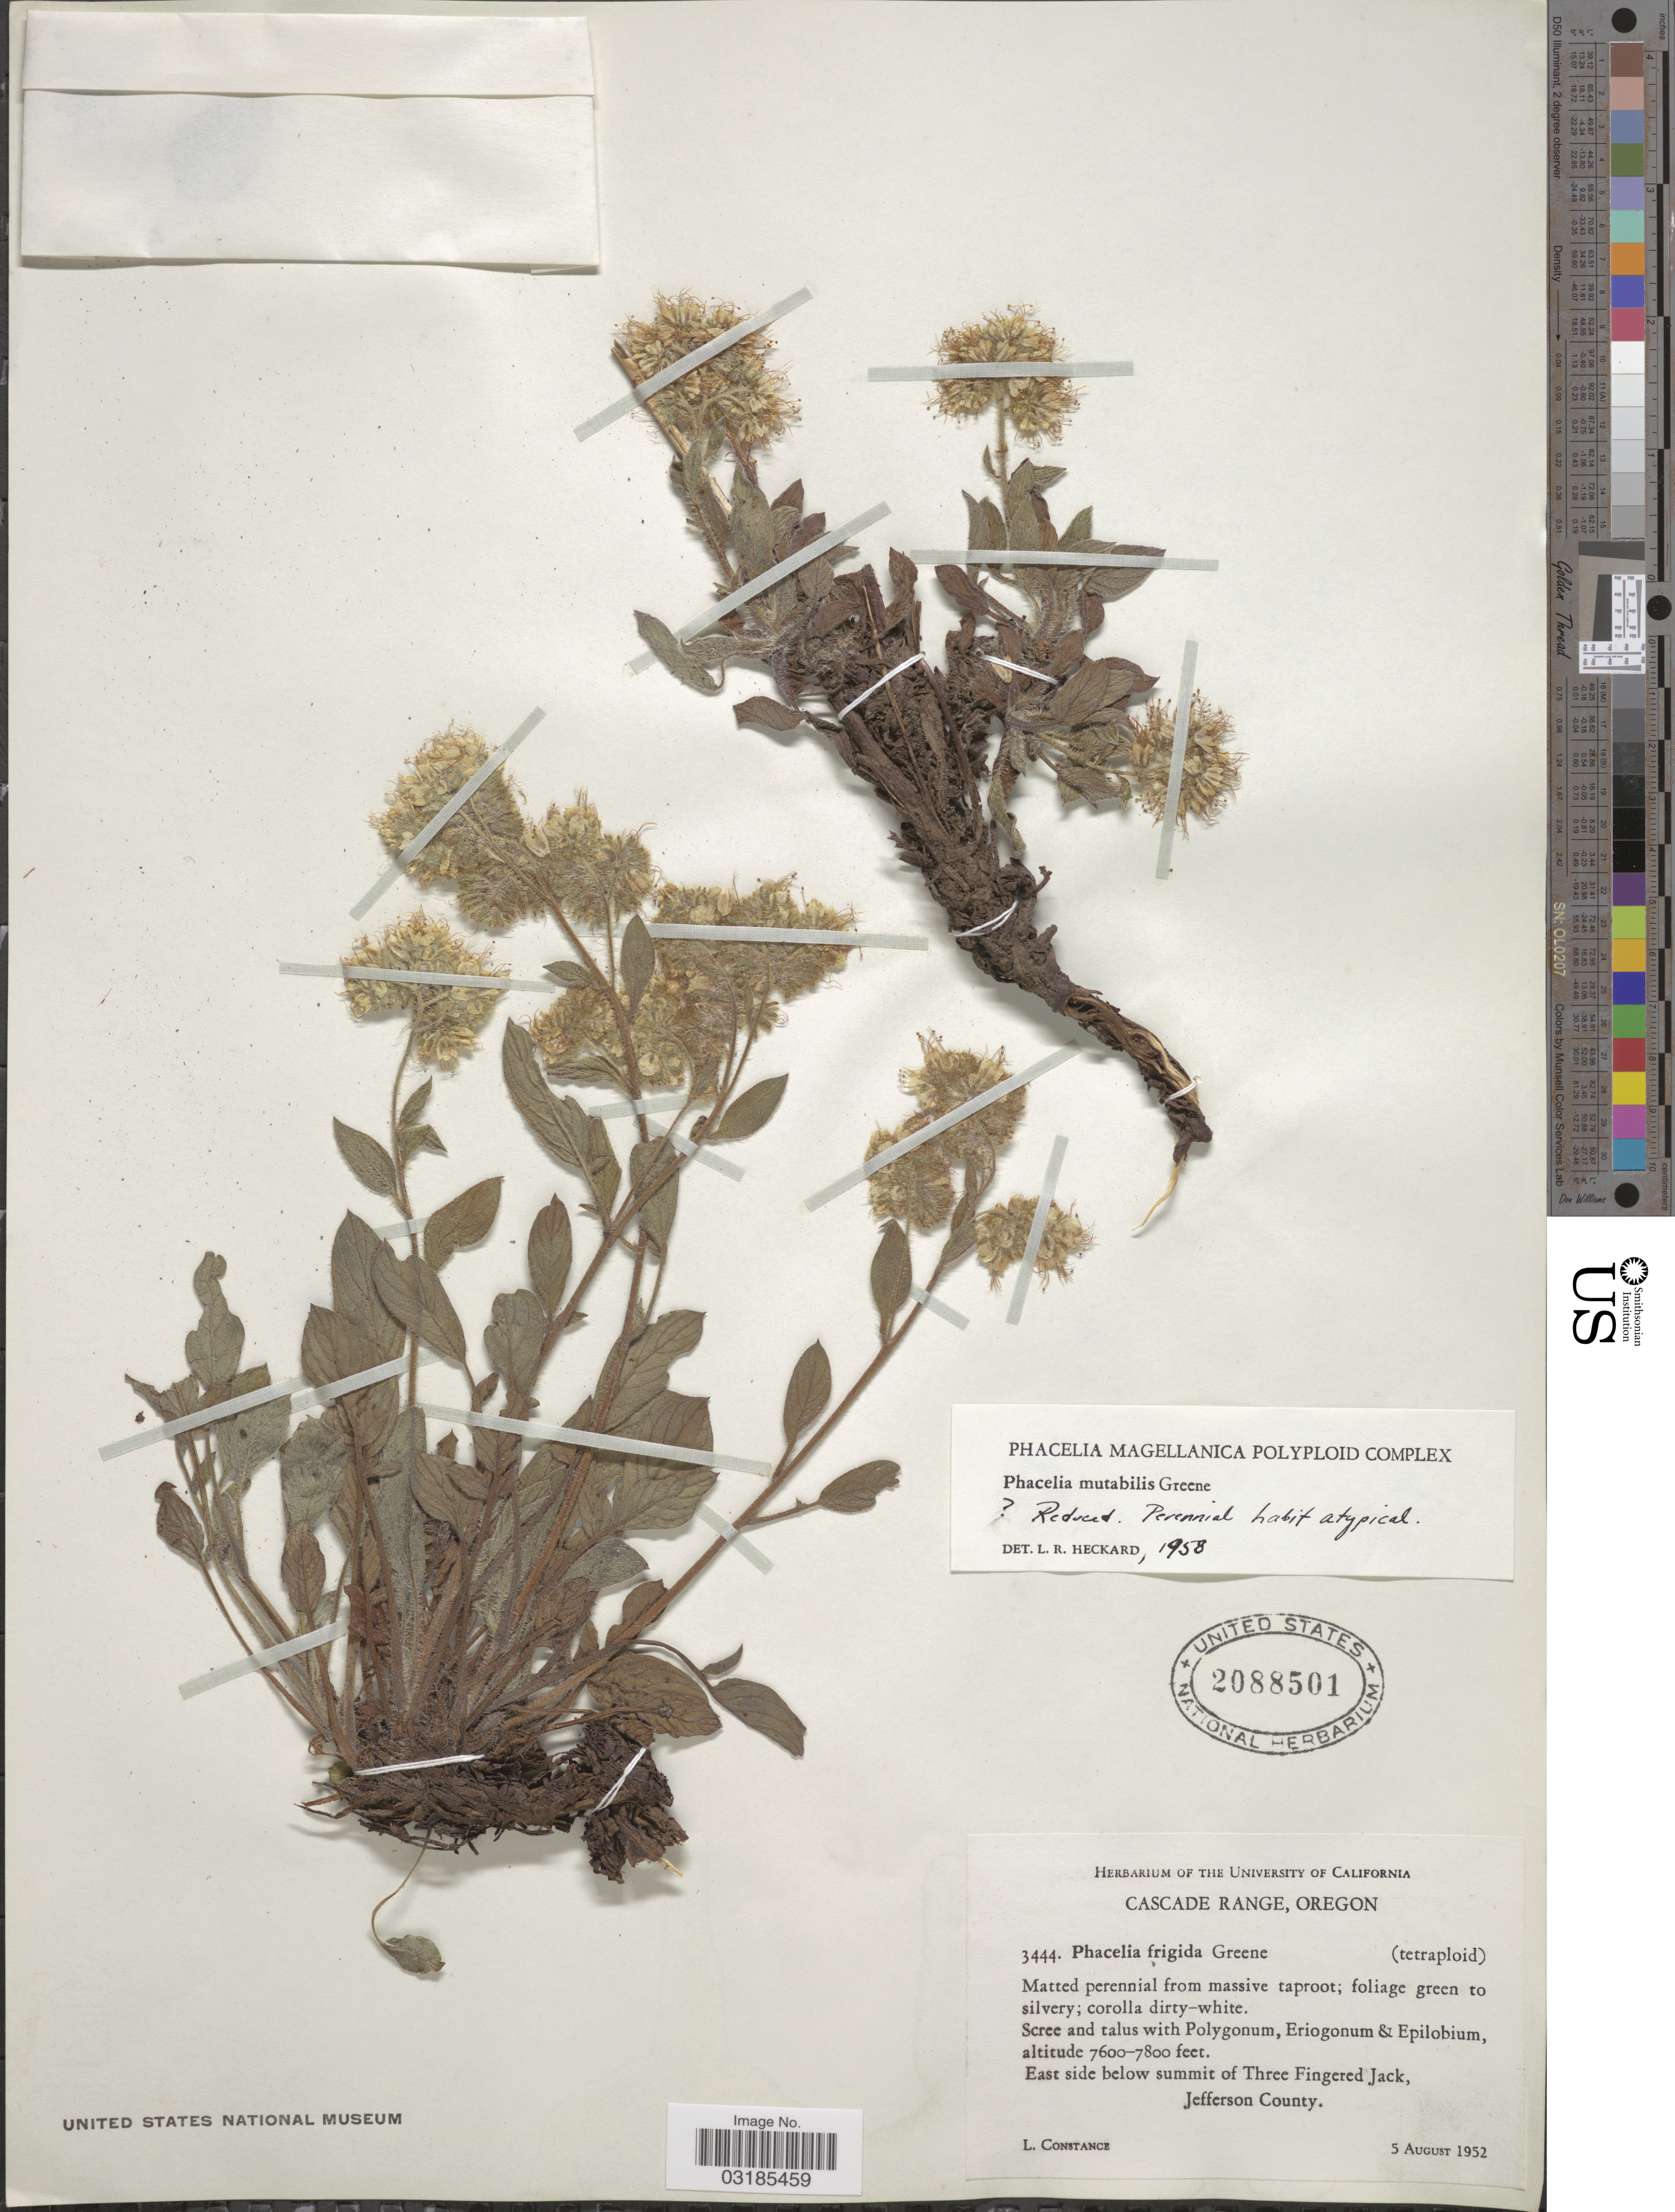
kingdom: Plantae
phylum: Tracheophyta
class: Magnoliopsida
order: Boraginales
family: Hydrophyllaceae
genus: Phacelia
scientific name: Phacelia mutabilis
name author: Greene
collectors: L. Constance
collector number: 3444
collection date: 1952-08-05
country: United States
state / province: Oregon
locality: Cascade Range. East side below summit of Three Fingered Jack. Jefferson County.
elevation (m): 2316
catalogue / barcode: US 2088501